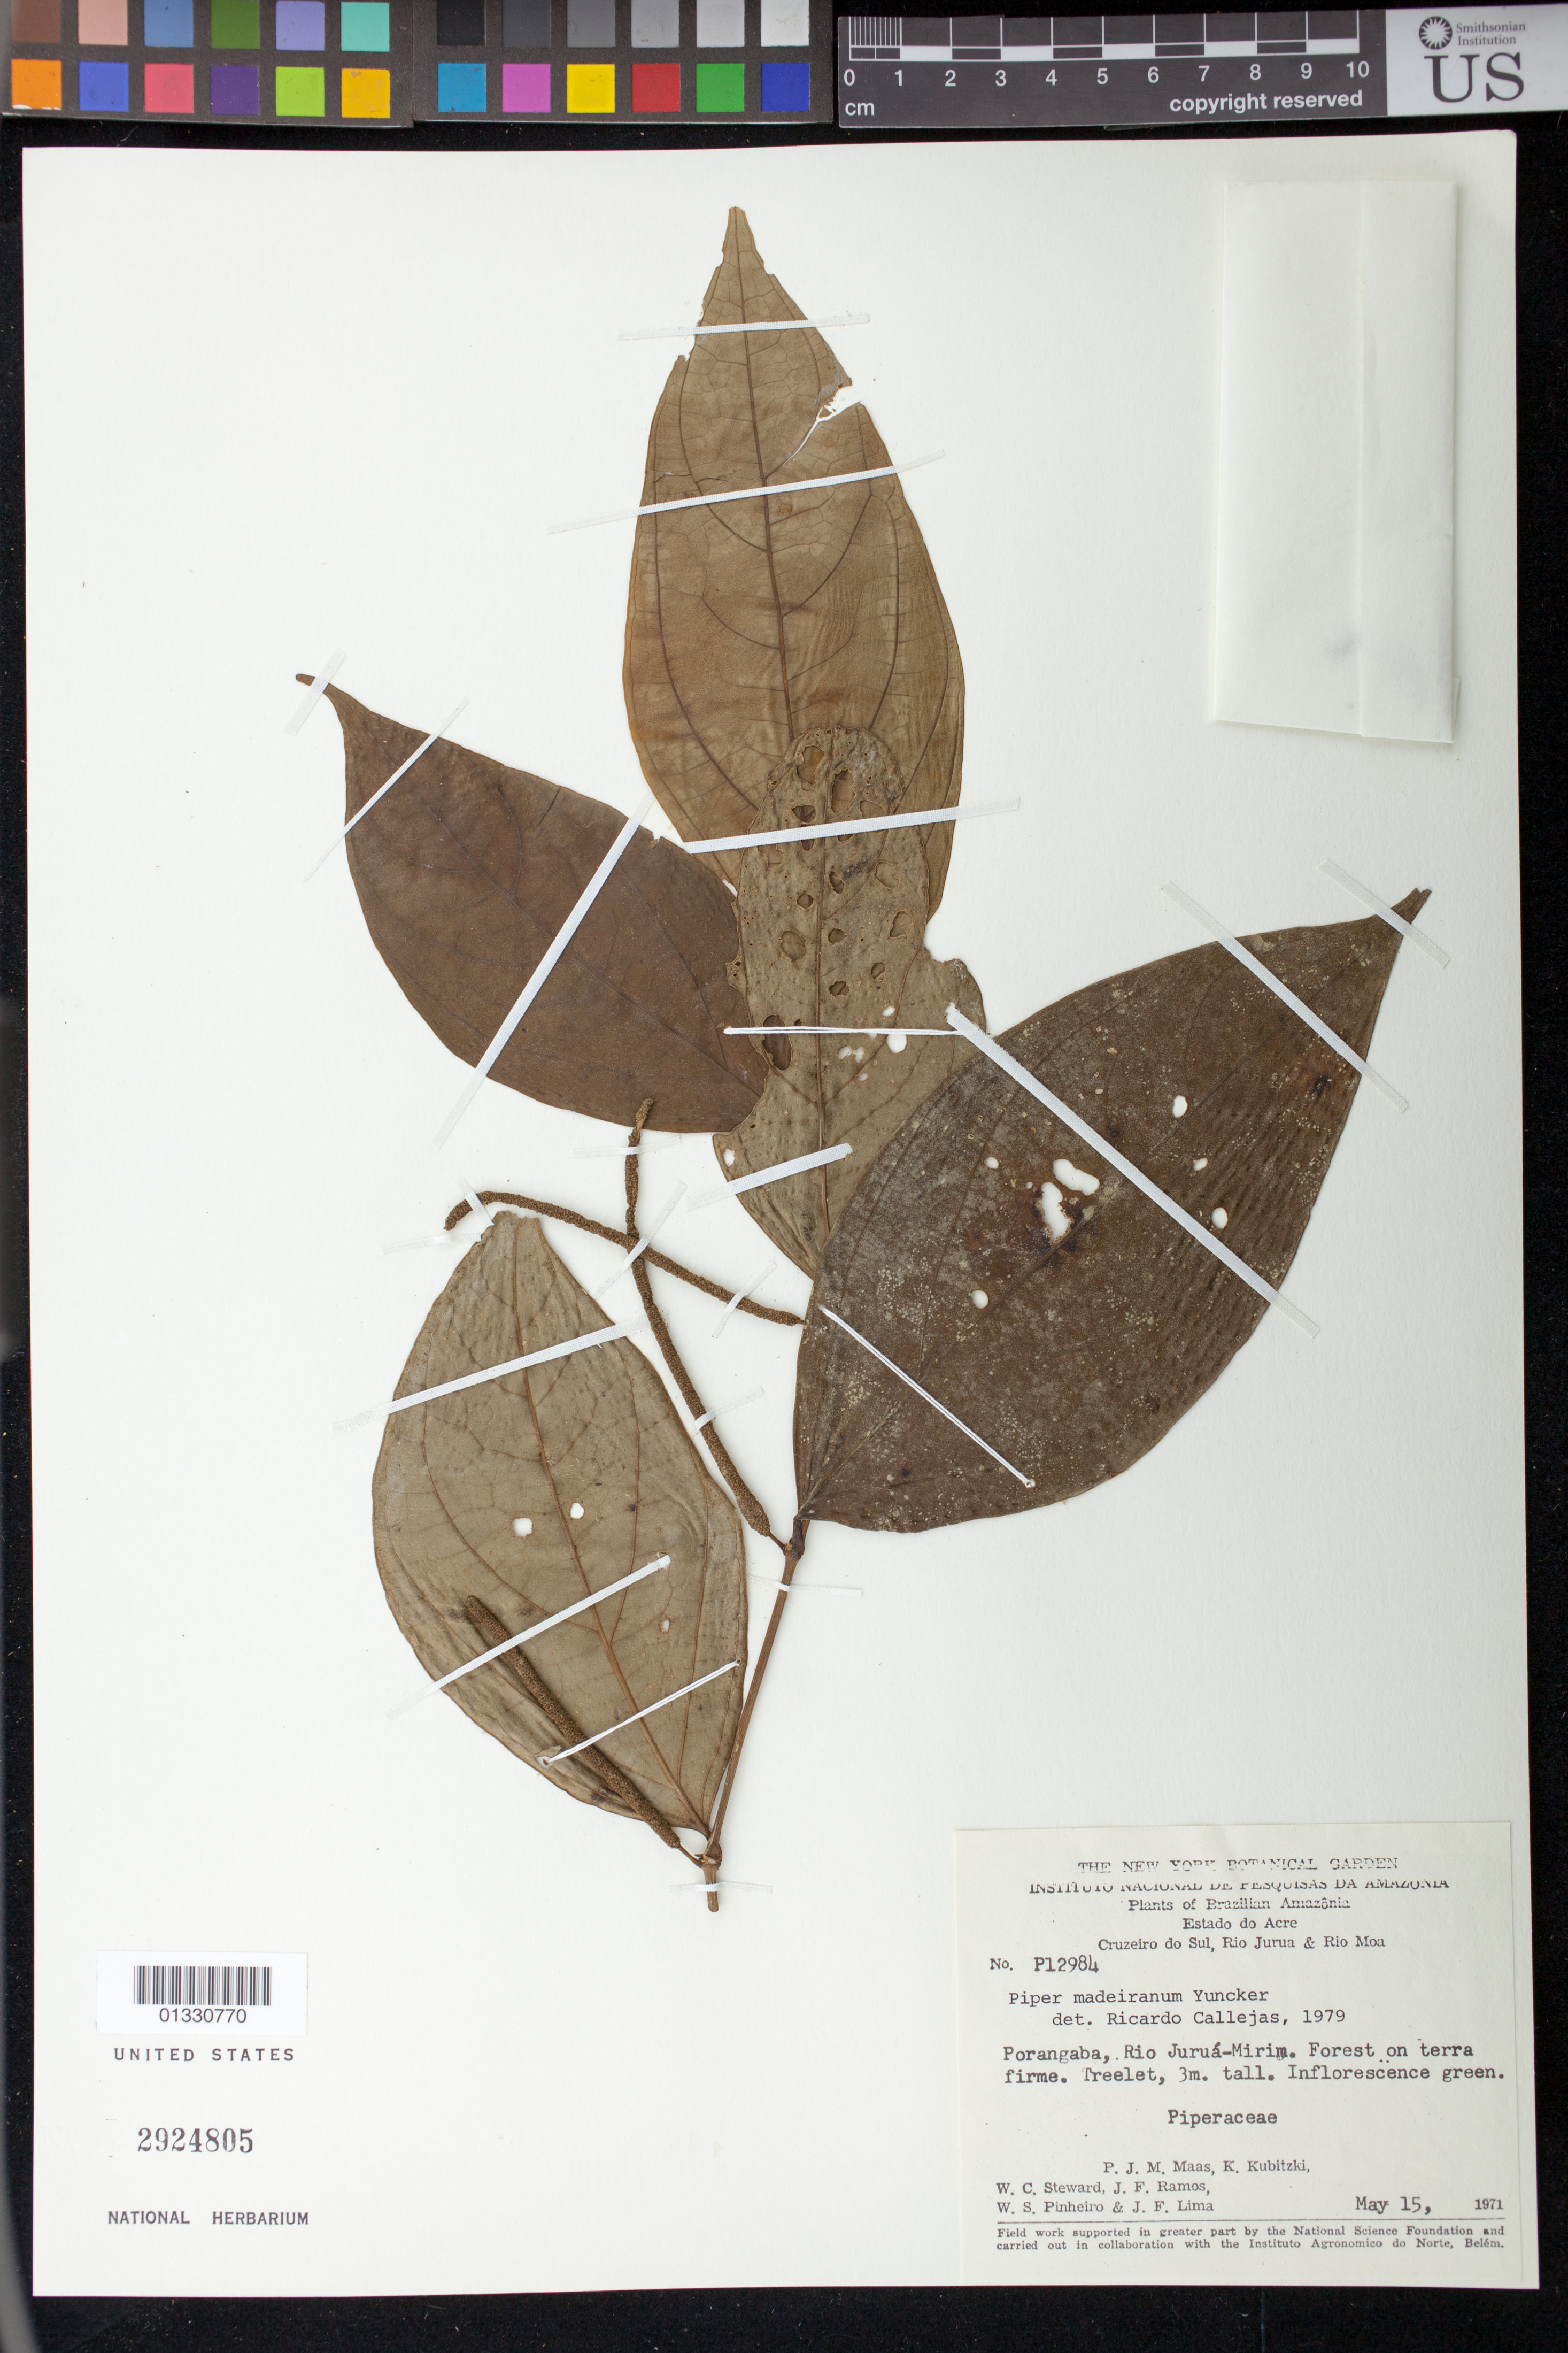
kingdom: Plantae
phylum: Tracheophyta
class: Magnoliopsida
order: Piperales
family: Piperaceae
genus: Piper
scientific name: Piper madeiranum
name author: Yunck.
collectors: W. C. Steward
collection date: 1971-05-15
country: Brazil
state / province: Acre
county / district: Cruzeiro do Sul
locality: Porangaba, RIo Juruá-Mirim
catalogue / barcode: US 2924805